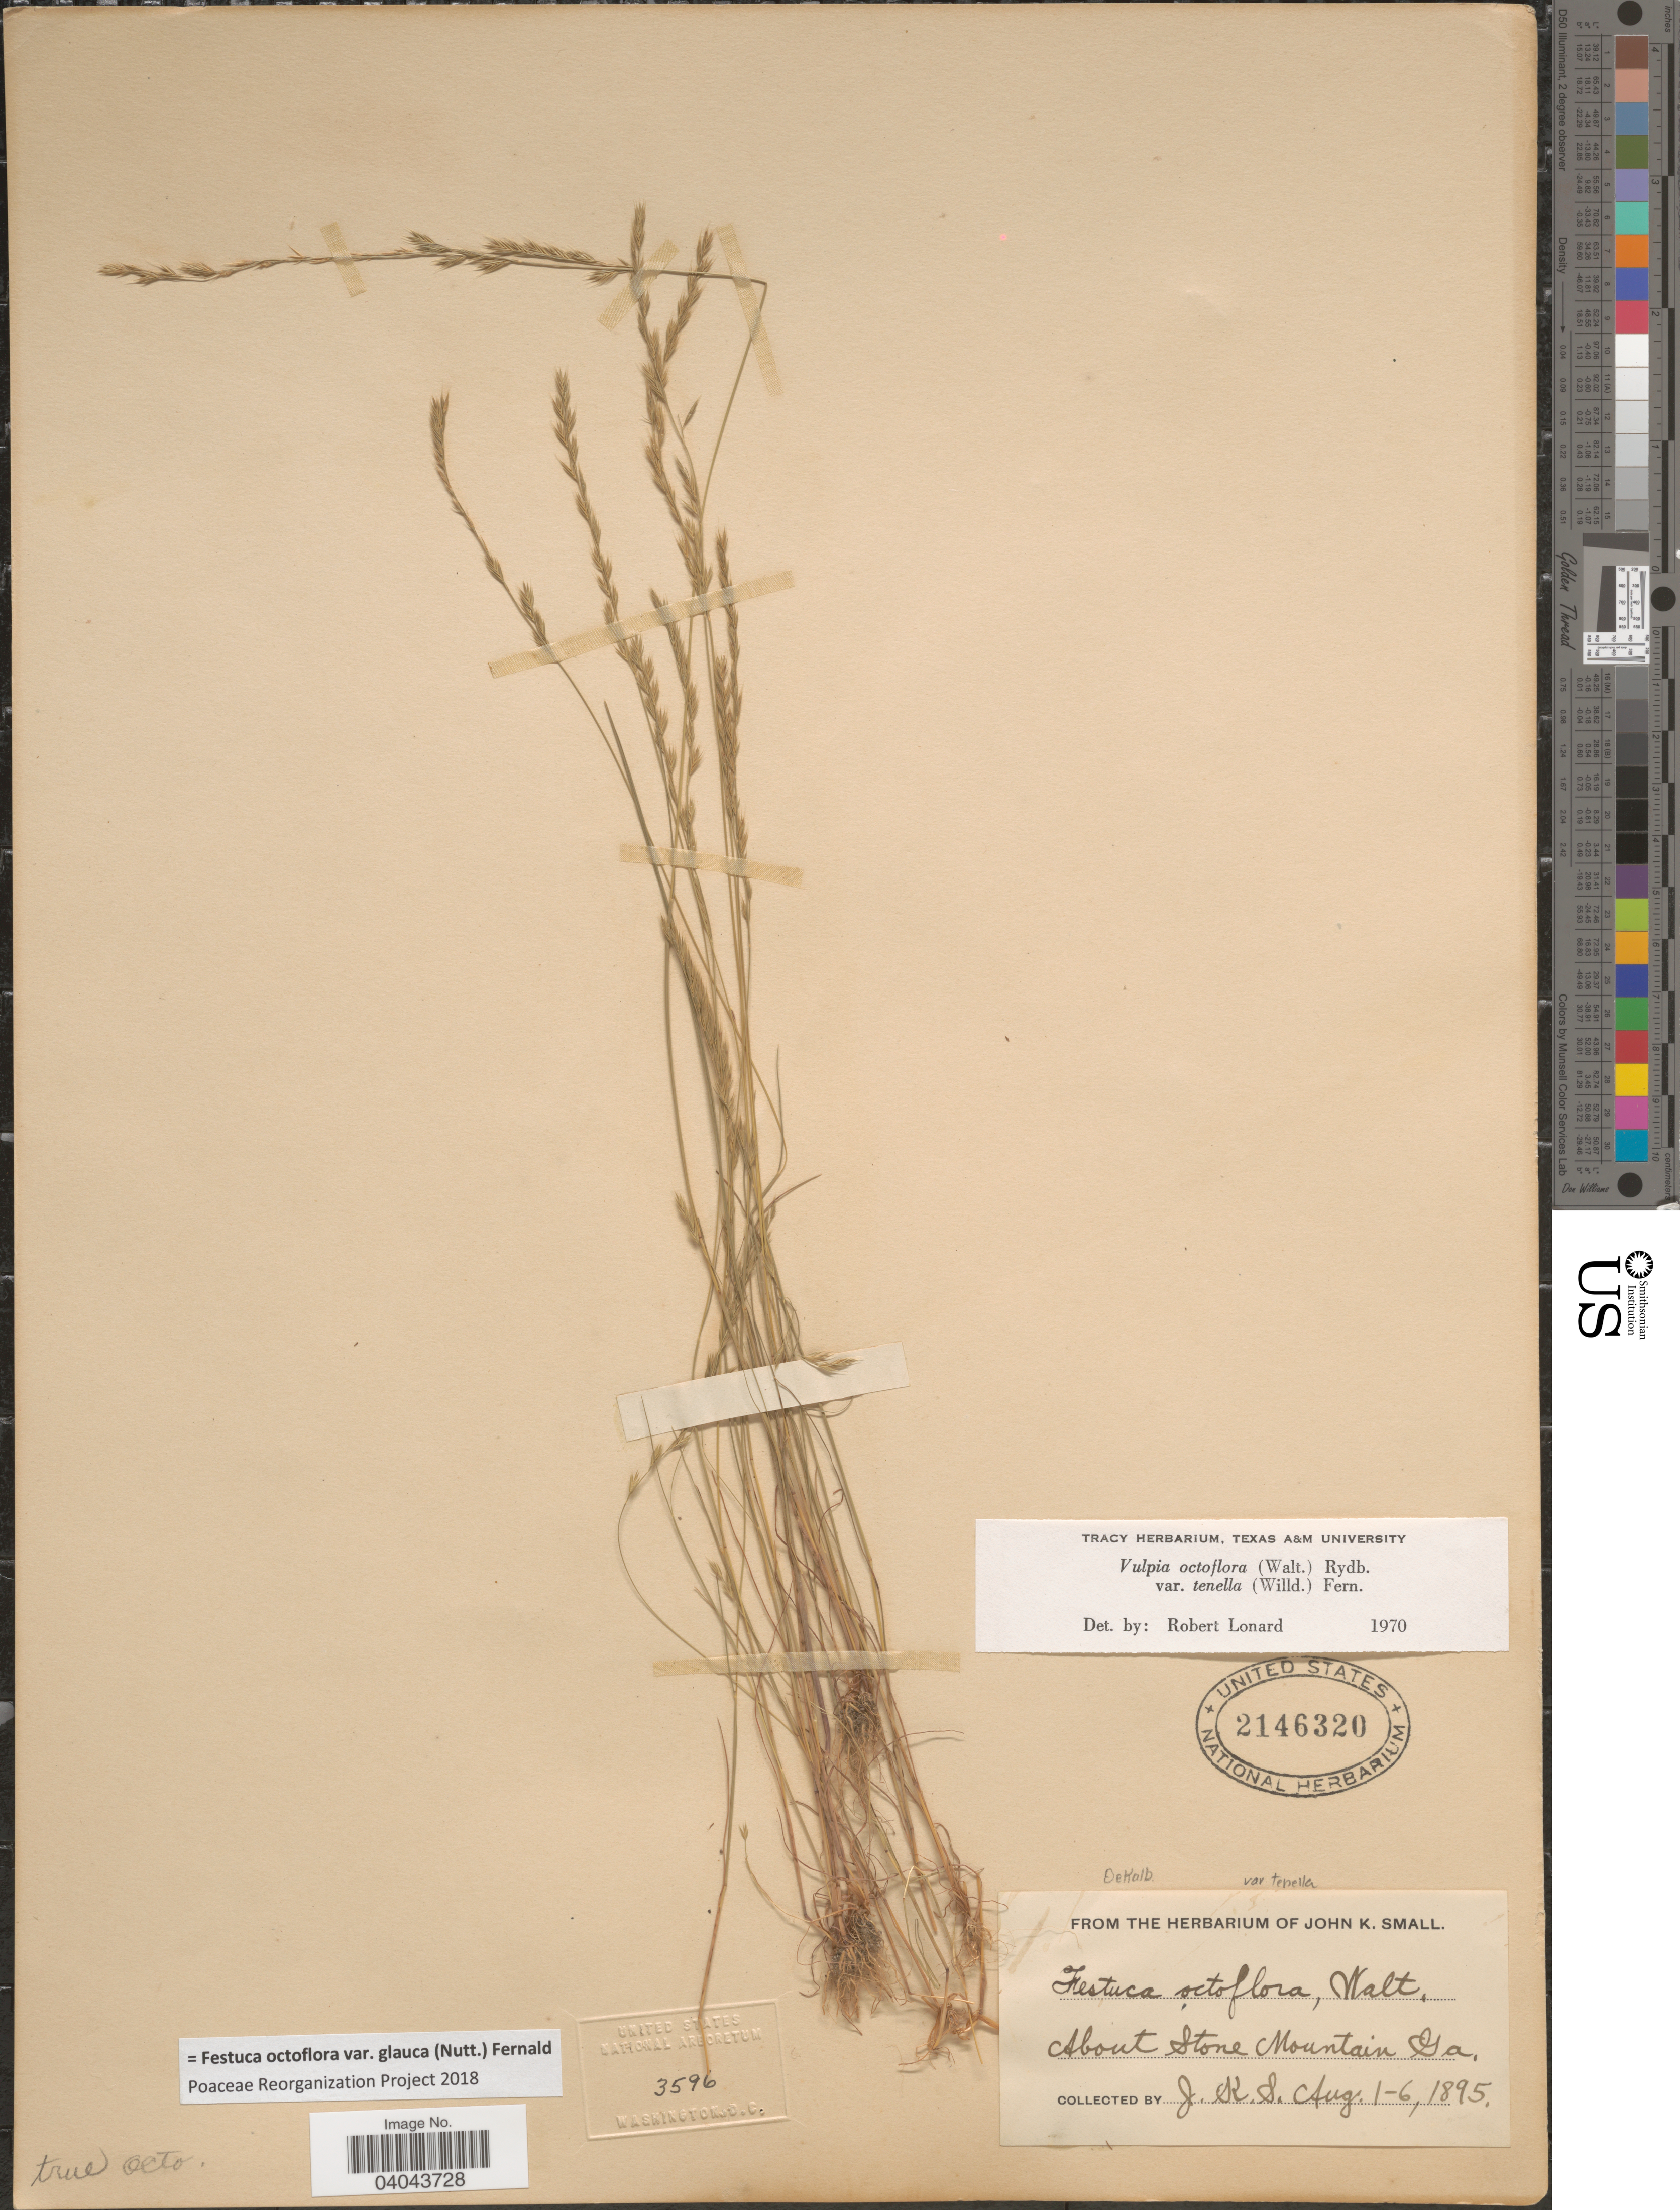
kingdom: Plantae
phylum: Tracheophyta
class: Liliopsida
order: Poales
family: Poaceae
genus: Festuca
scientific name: Festuca octoflora var. glauca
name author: (Nutt.) Fernald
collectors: J. K. Small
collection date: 1895-08-01/1895-08-06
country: United States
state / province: Georgia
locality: De Kalb. About Stone Mountain.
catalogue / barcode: US 2146320